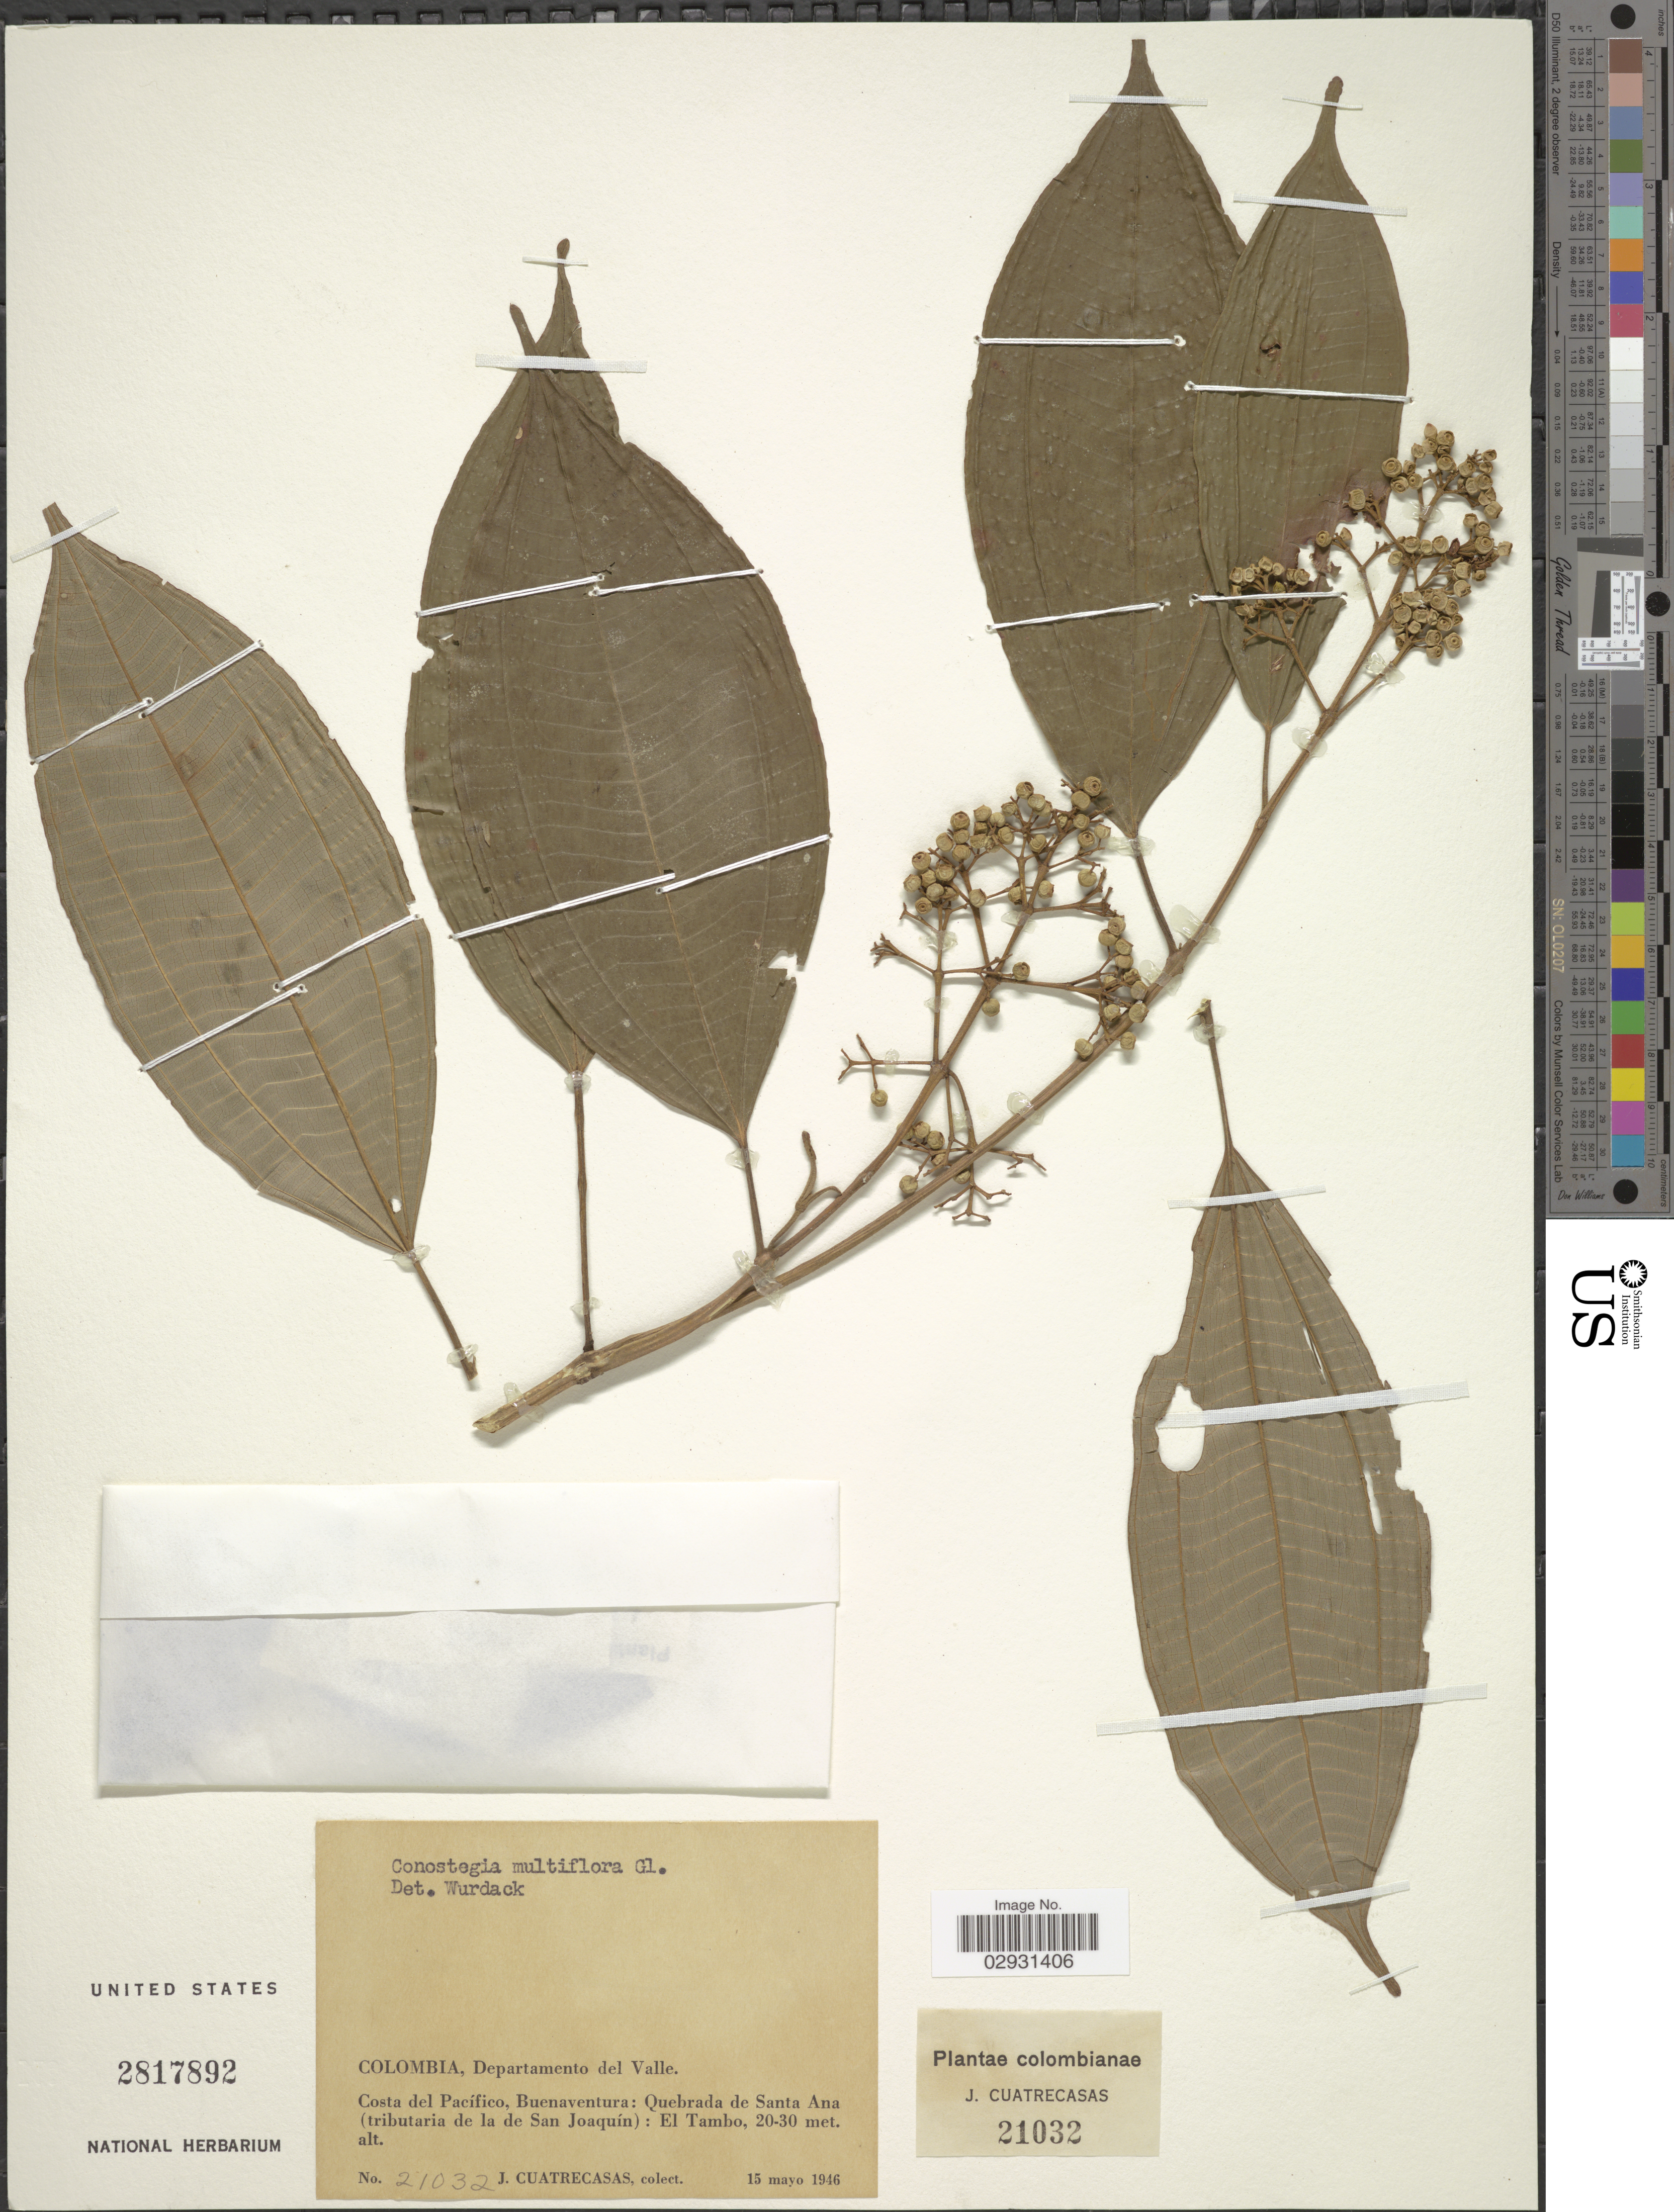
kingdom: Plantae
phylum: Tracheophyta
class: Magnoliopsida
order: Myrtales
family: Melastomataceae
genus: Conostegia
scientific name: Conostegia montana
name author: (Sw.) D. Don ex DC.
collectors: J. Cuatrecasas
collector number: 21032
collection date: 1946-05-15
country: Colombia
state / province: Valle del Cauca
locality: Departamento del Valle. Costa del Pacífico, Buenaventura: Quebrada de Santa Ana (tributaria de la de San Joaquín): El Tambo.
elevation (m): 20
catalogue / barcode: US 2817892